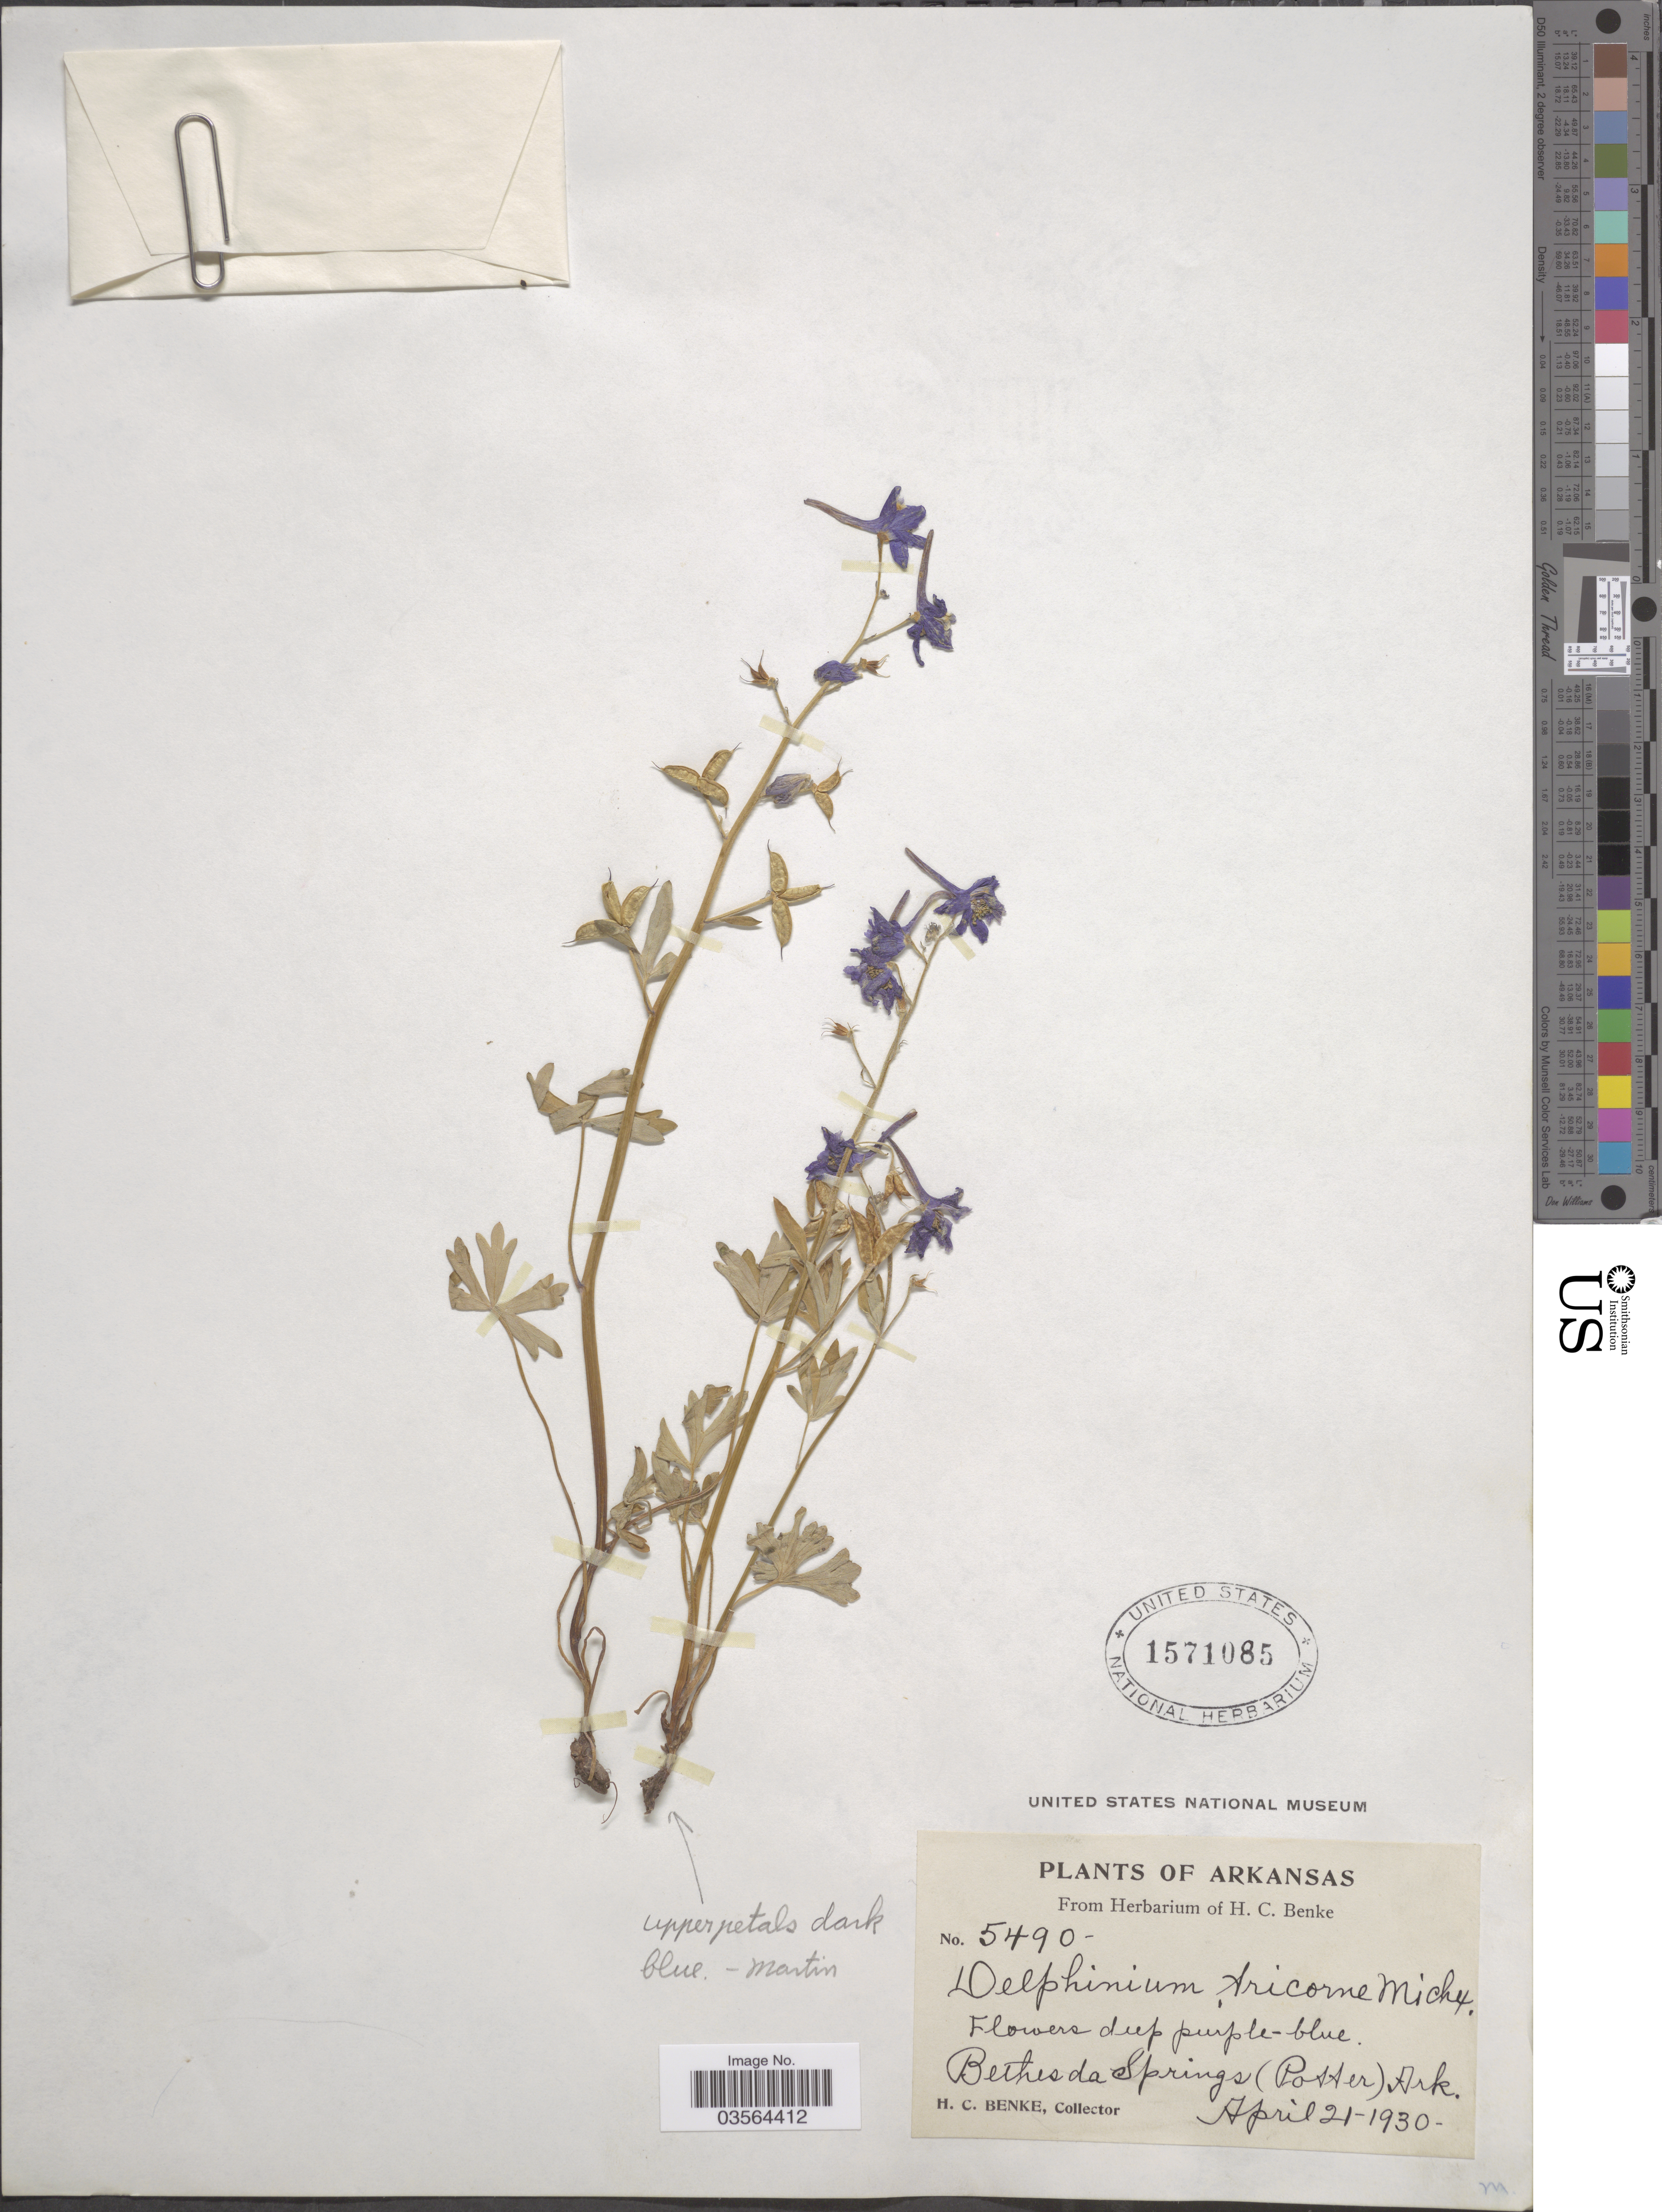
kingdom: Plantae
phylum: Tracheophyta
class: Magnoliopsida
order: Ranunculales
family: Ranunculaceae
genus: Delphinium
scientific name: Delphinium tricorne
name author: Michx.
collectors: H. Benke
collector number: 5490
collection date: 1930-04-21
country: United States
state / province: Arkansas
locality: Bethesda Springs (Potter).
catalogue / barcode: US 1571085